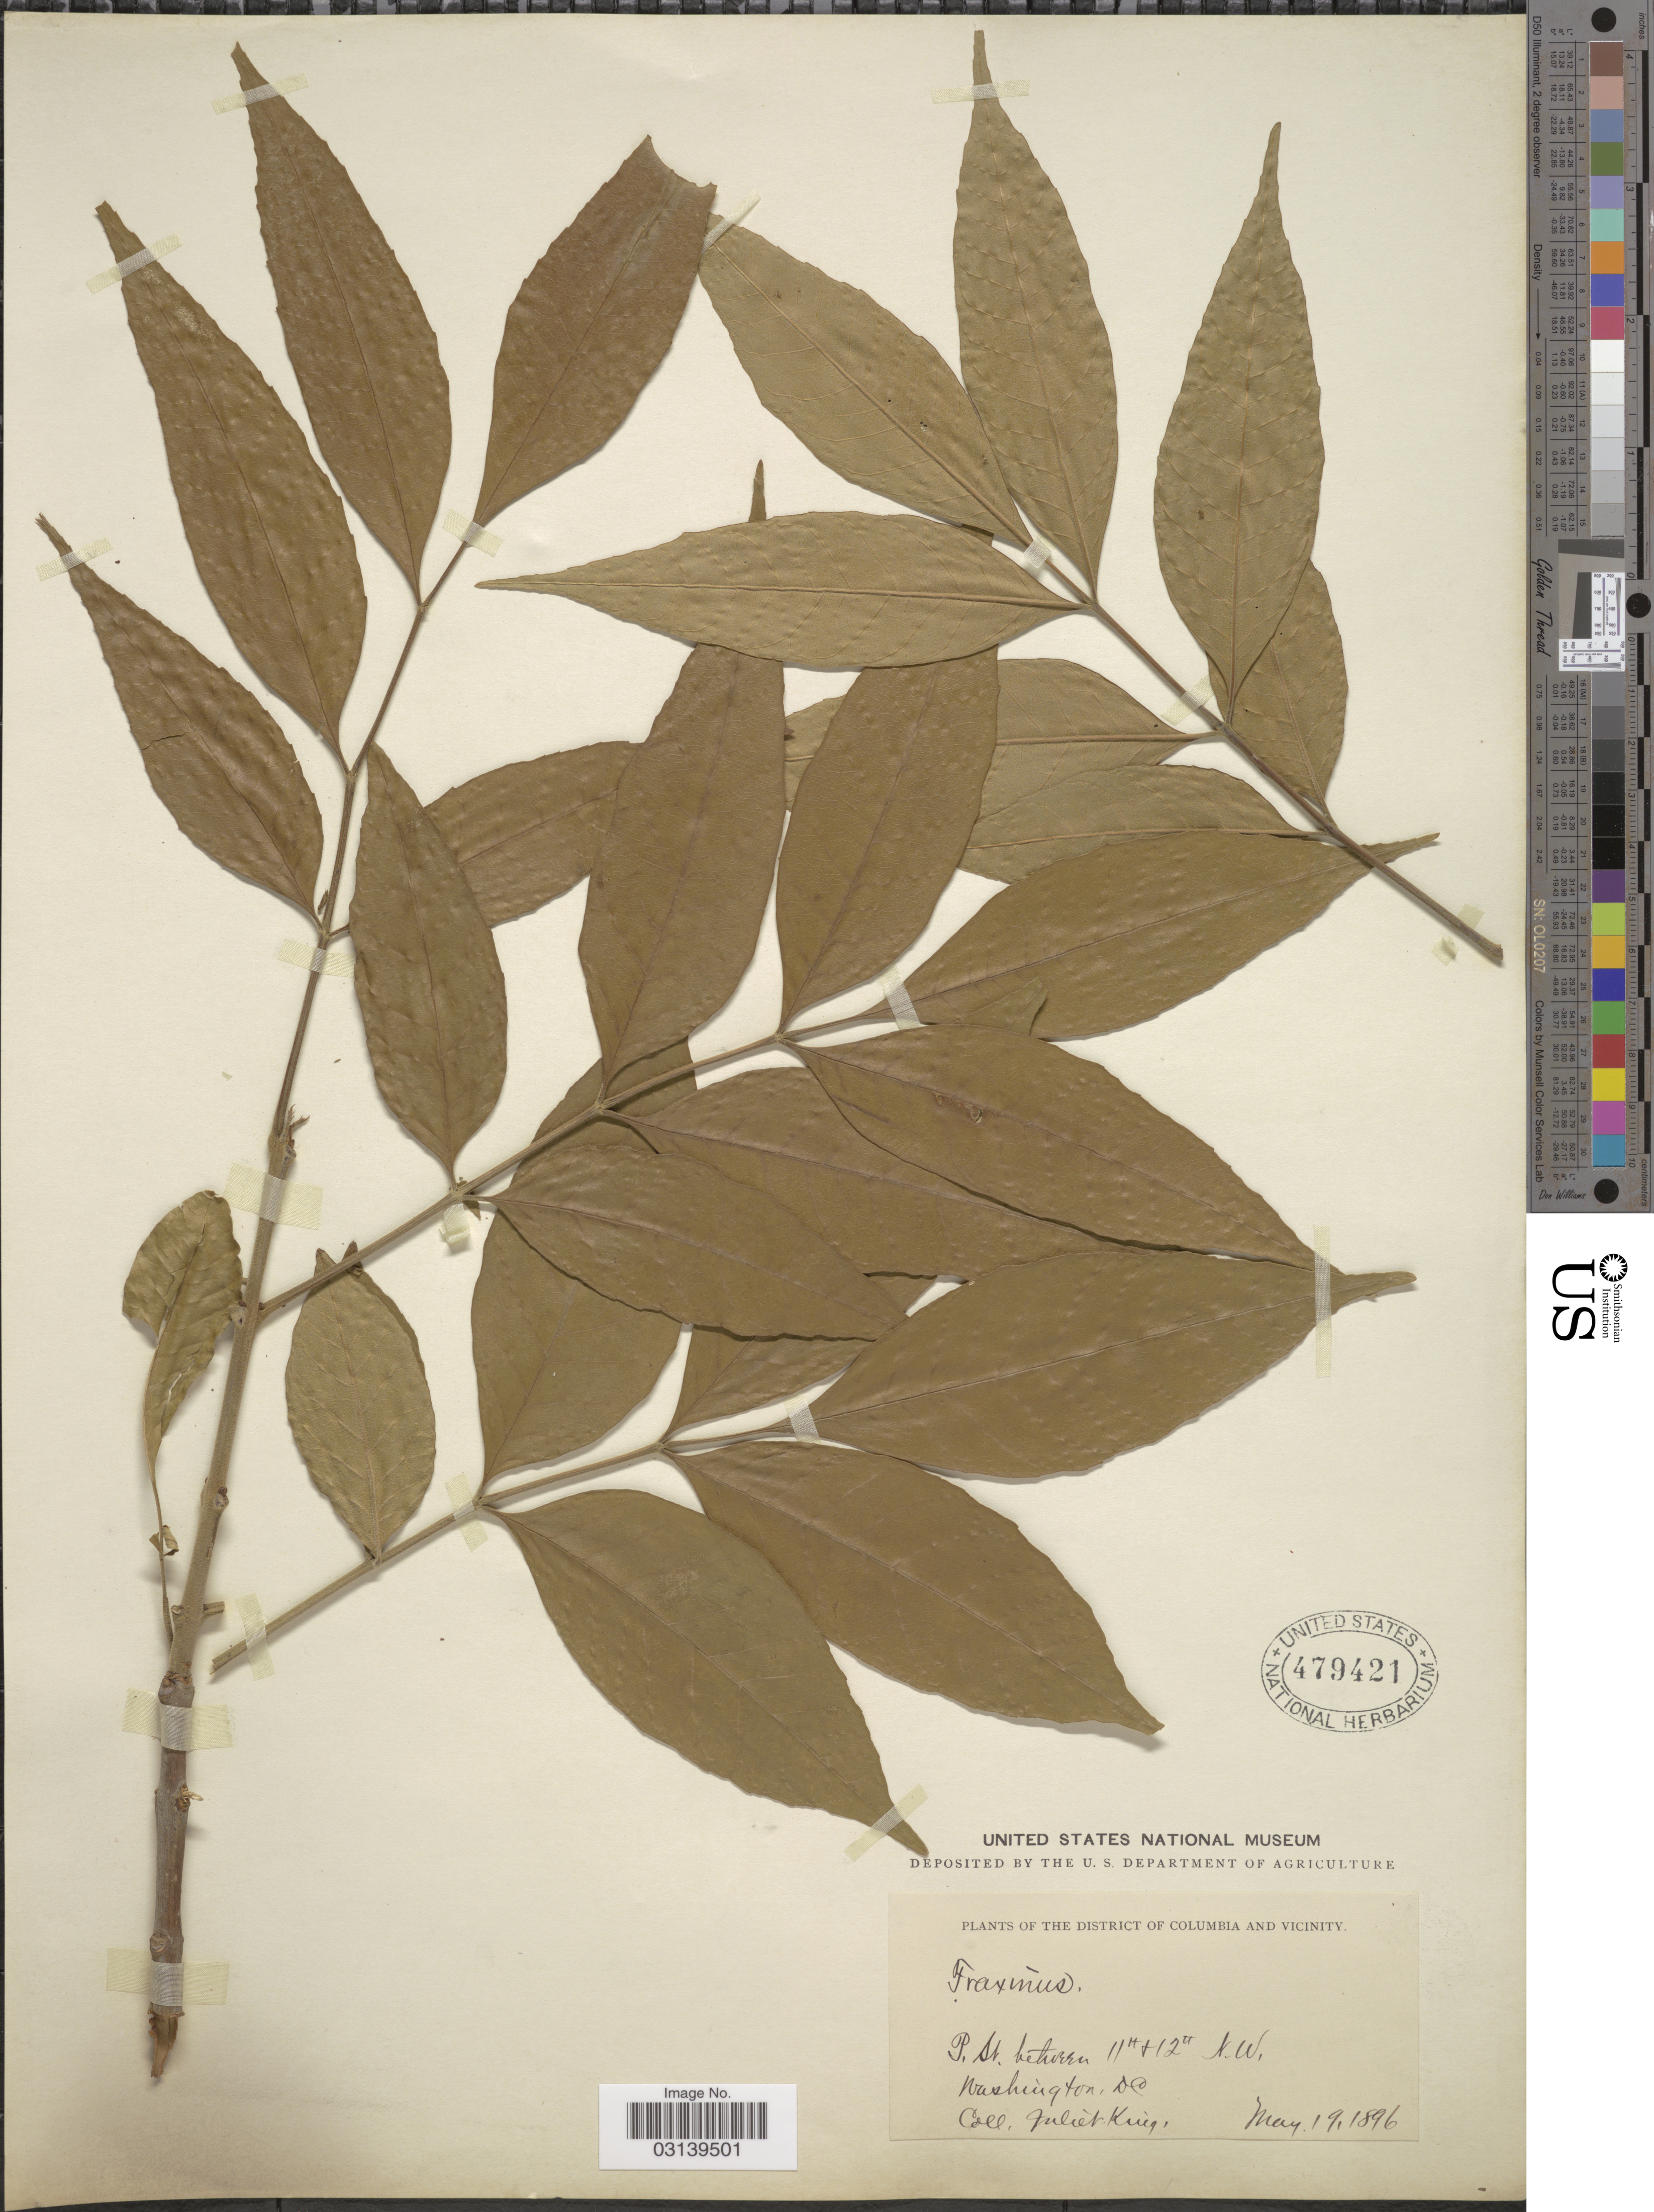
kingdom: Plantae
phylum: Tracheophyta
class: Magnoliopsida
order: Lamiales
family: Oleaceae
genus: Fraxinus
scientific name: Fraxinus sp.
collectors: J. King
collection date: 1896-05-19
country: United States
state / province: District of Columbia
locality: The District of Columbia and Vicinity, P.St. between 11th & 12th N.W., Washington, DC.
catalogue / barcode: US 479421